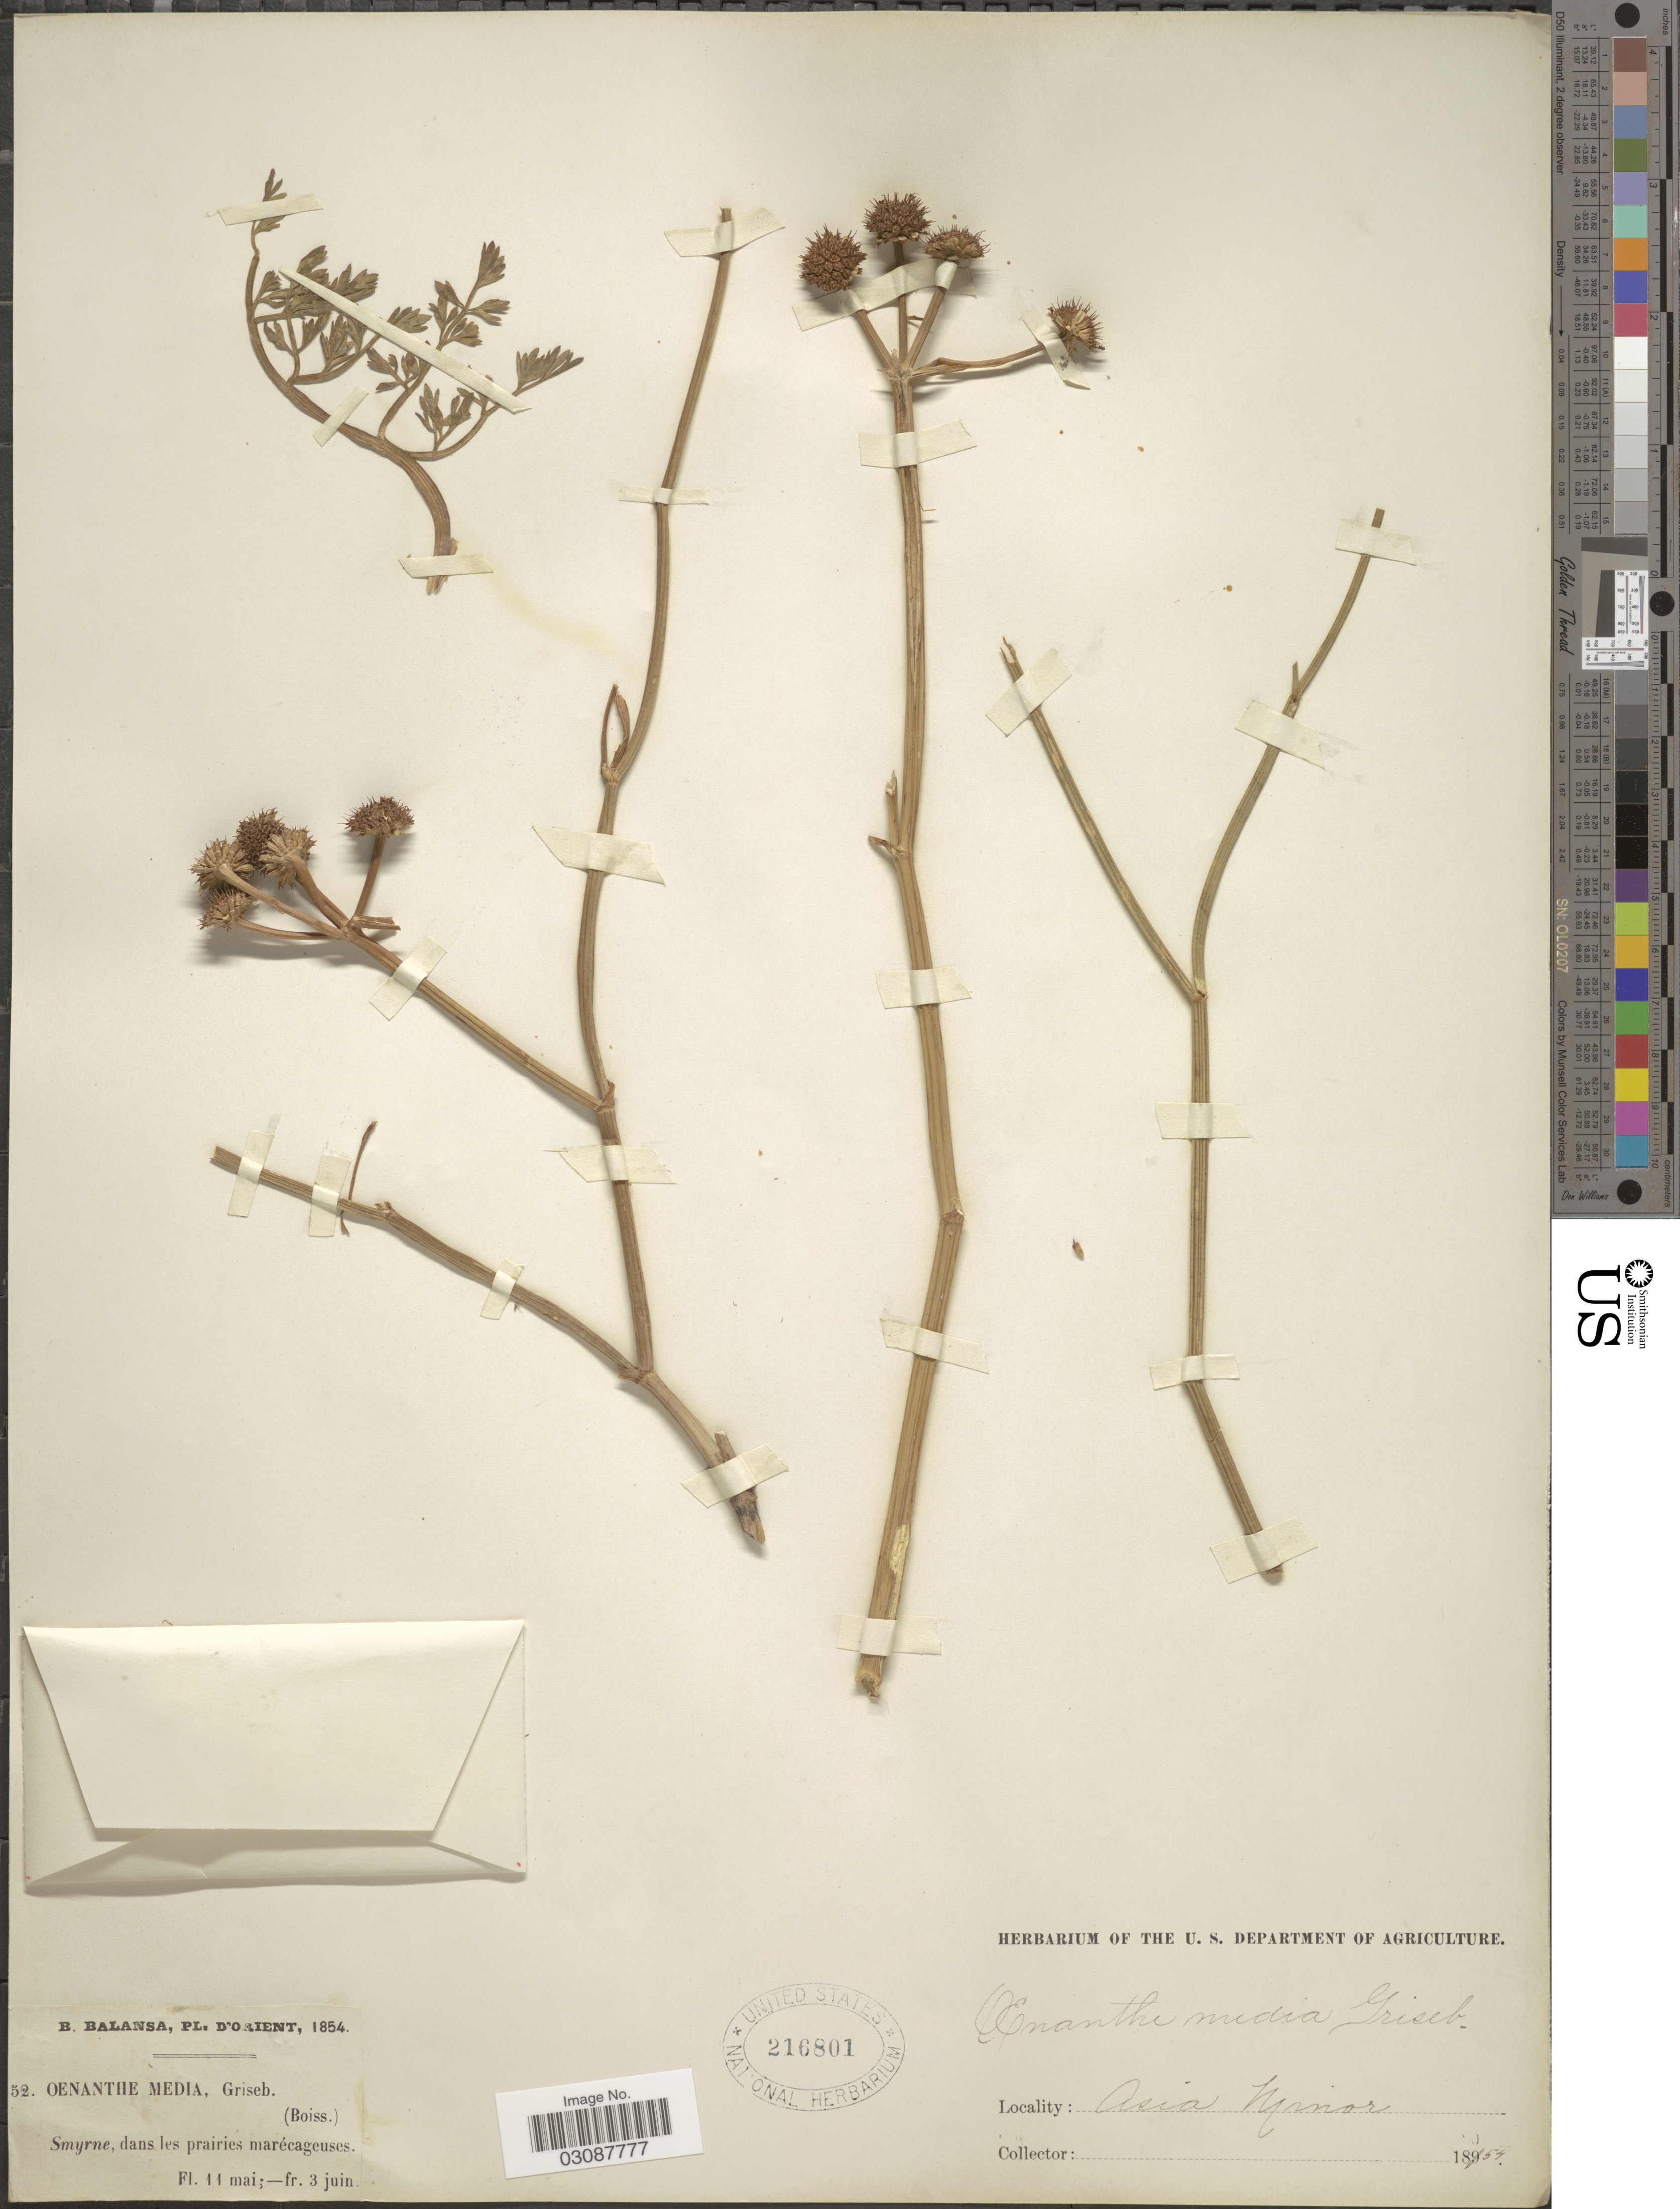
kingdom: Plantae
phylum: Tracheophyta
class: Magnoliopsida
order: Apiales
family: Apiaceae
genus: Oenanthe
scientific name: Oenanthe media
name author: Griseb.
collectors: B. Balansa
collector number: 52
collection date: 1854-05-11/1854-06-03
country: Turkey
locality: Pl. D'Orient, Smyrne, dans les prairies marécageuses.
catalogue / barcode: US 216801